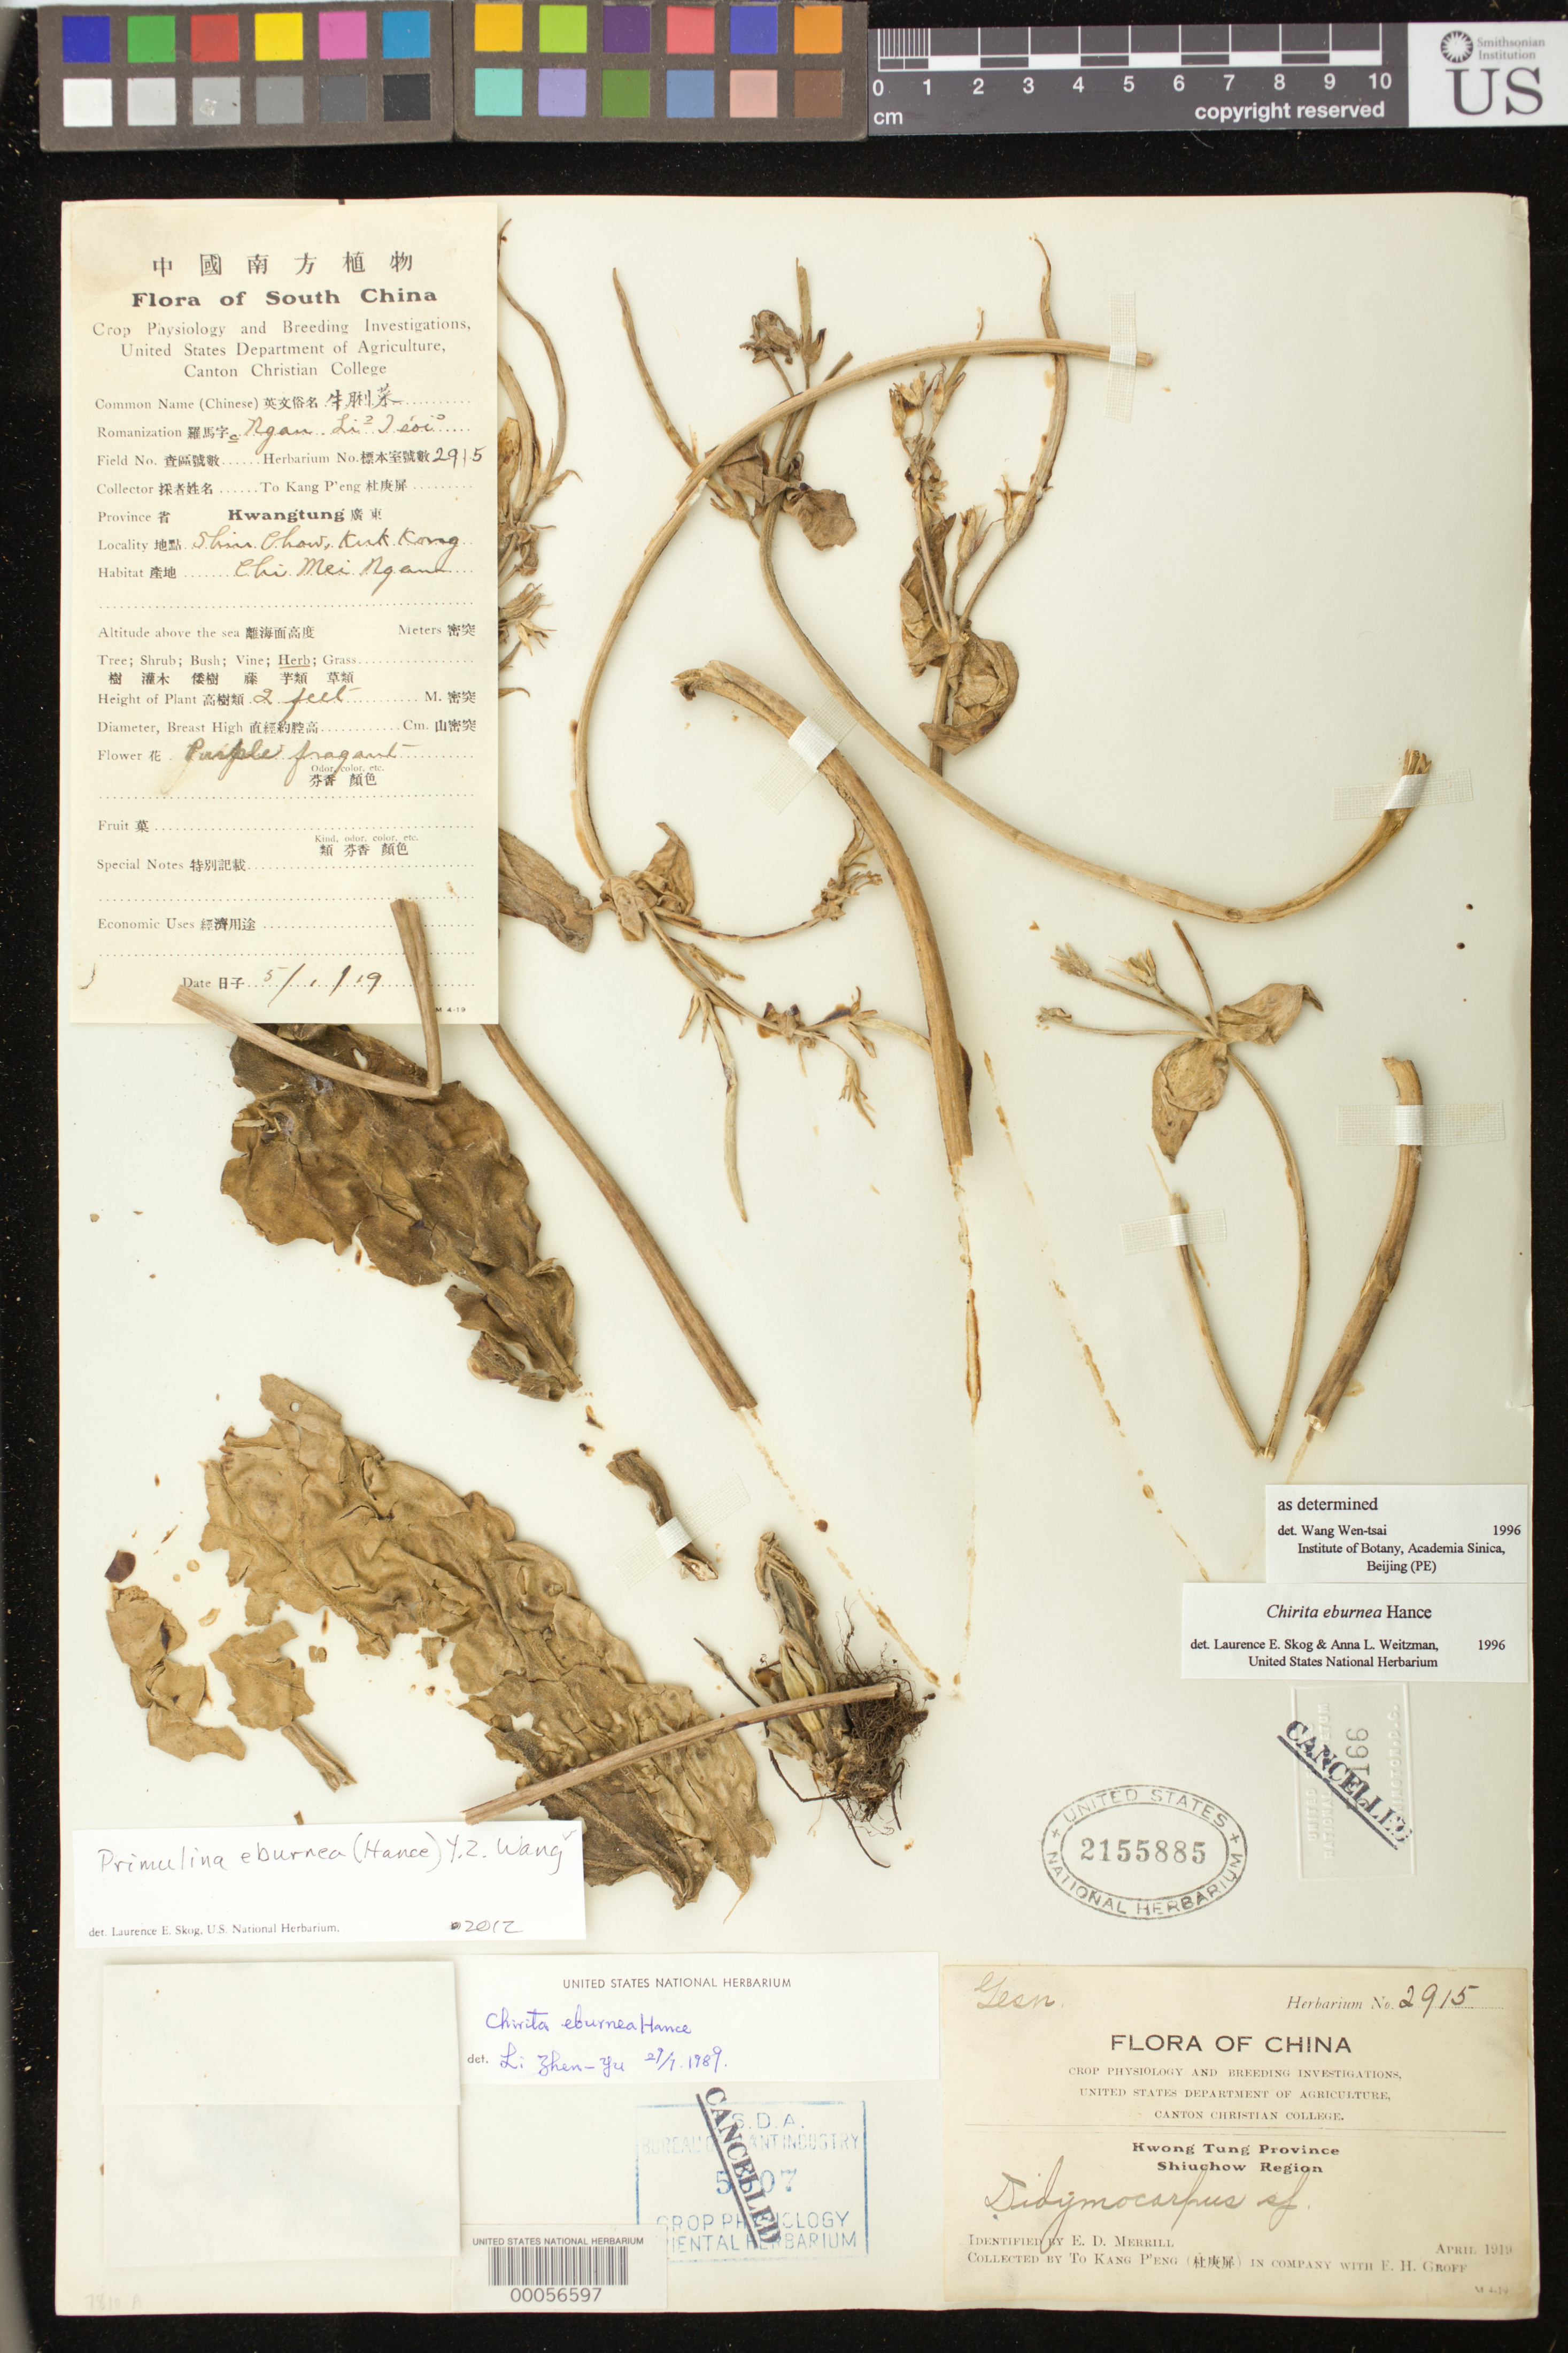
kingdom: Plantae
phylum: Tracheophyta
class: Magnoliopsida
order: Lamiales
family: Gesneriaceae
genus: Primulina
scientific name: Primulina eburnea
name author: (Hance) Y.Z. Wang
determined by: Skog, Laurence E.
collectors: T. K. Peng & E. Groff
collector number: C.C.C. Herb. 2915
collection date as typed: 1919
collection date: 1919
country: China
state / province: Guangdong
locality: Shiu chow, kuk kong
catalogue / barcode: US 2155885